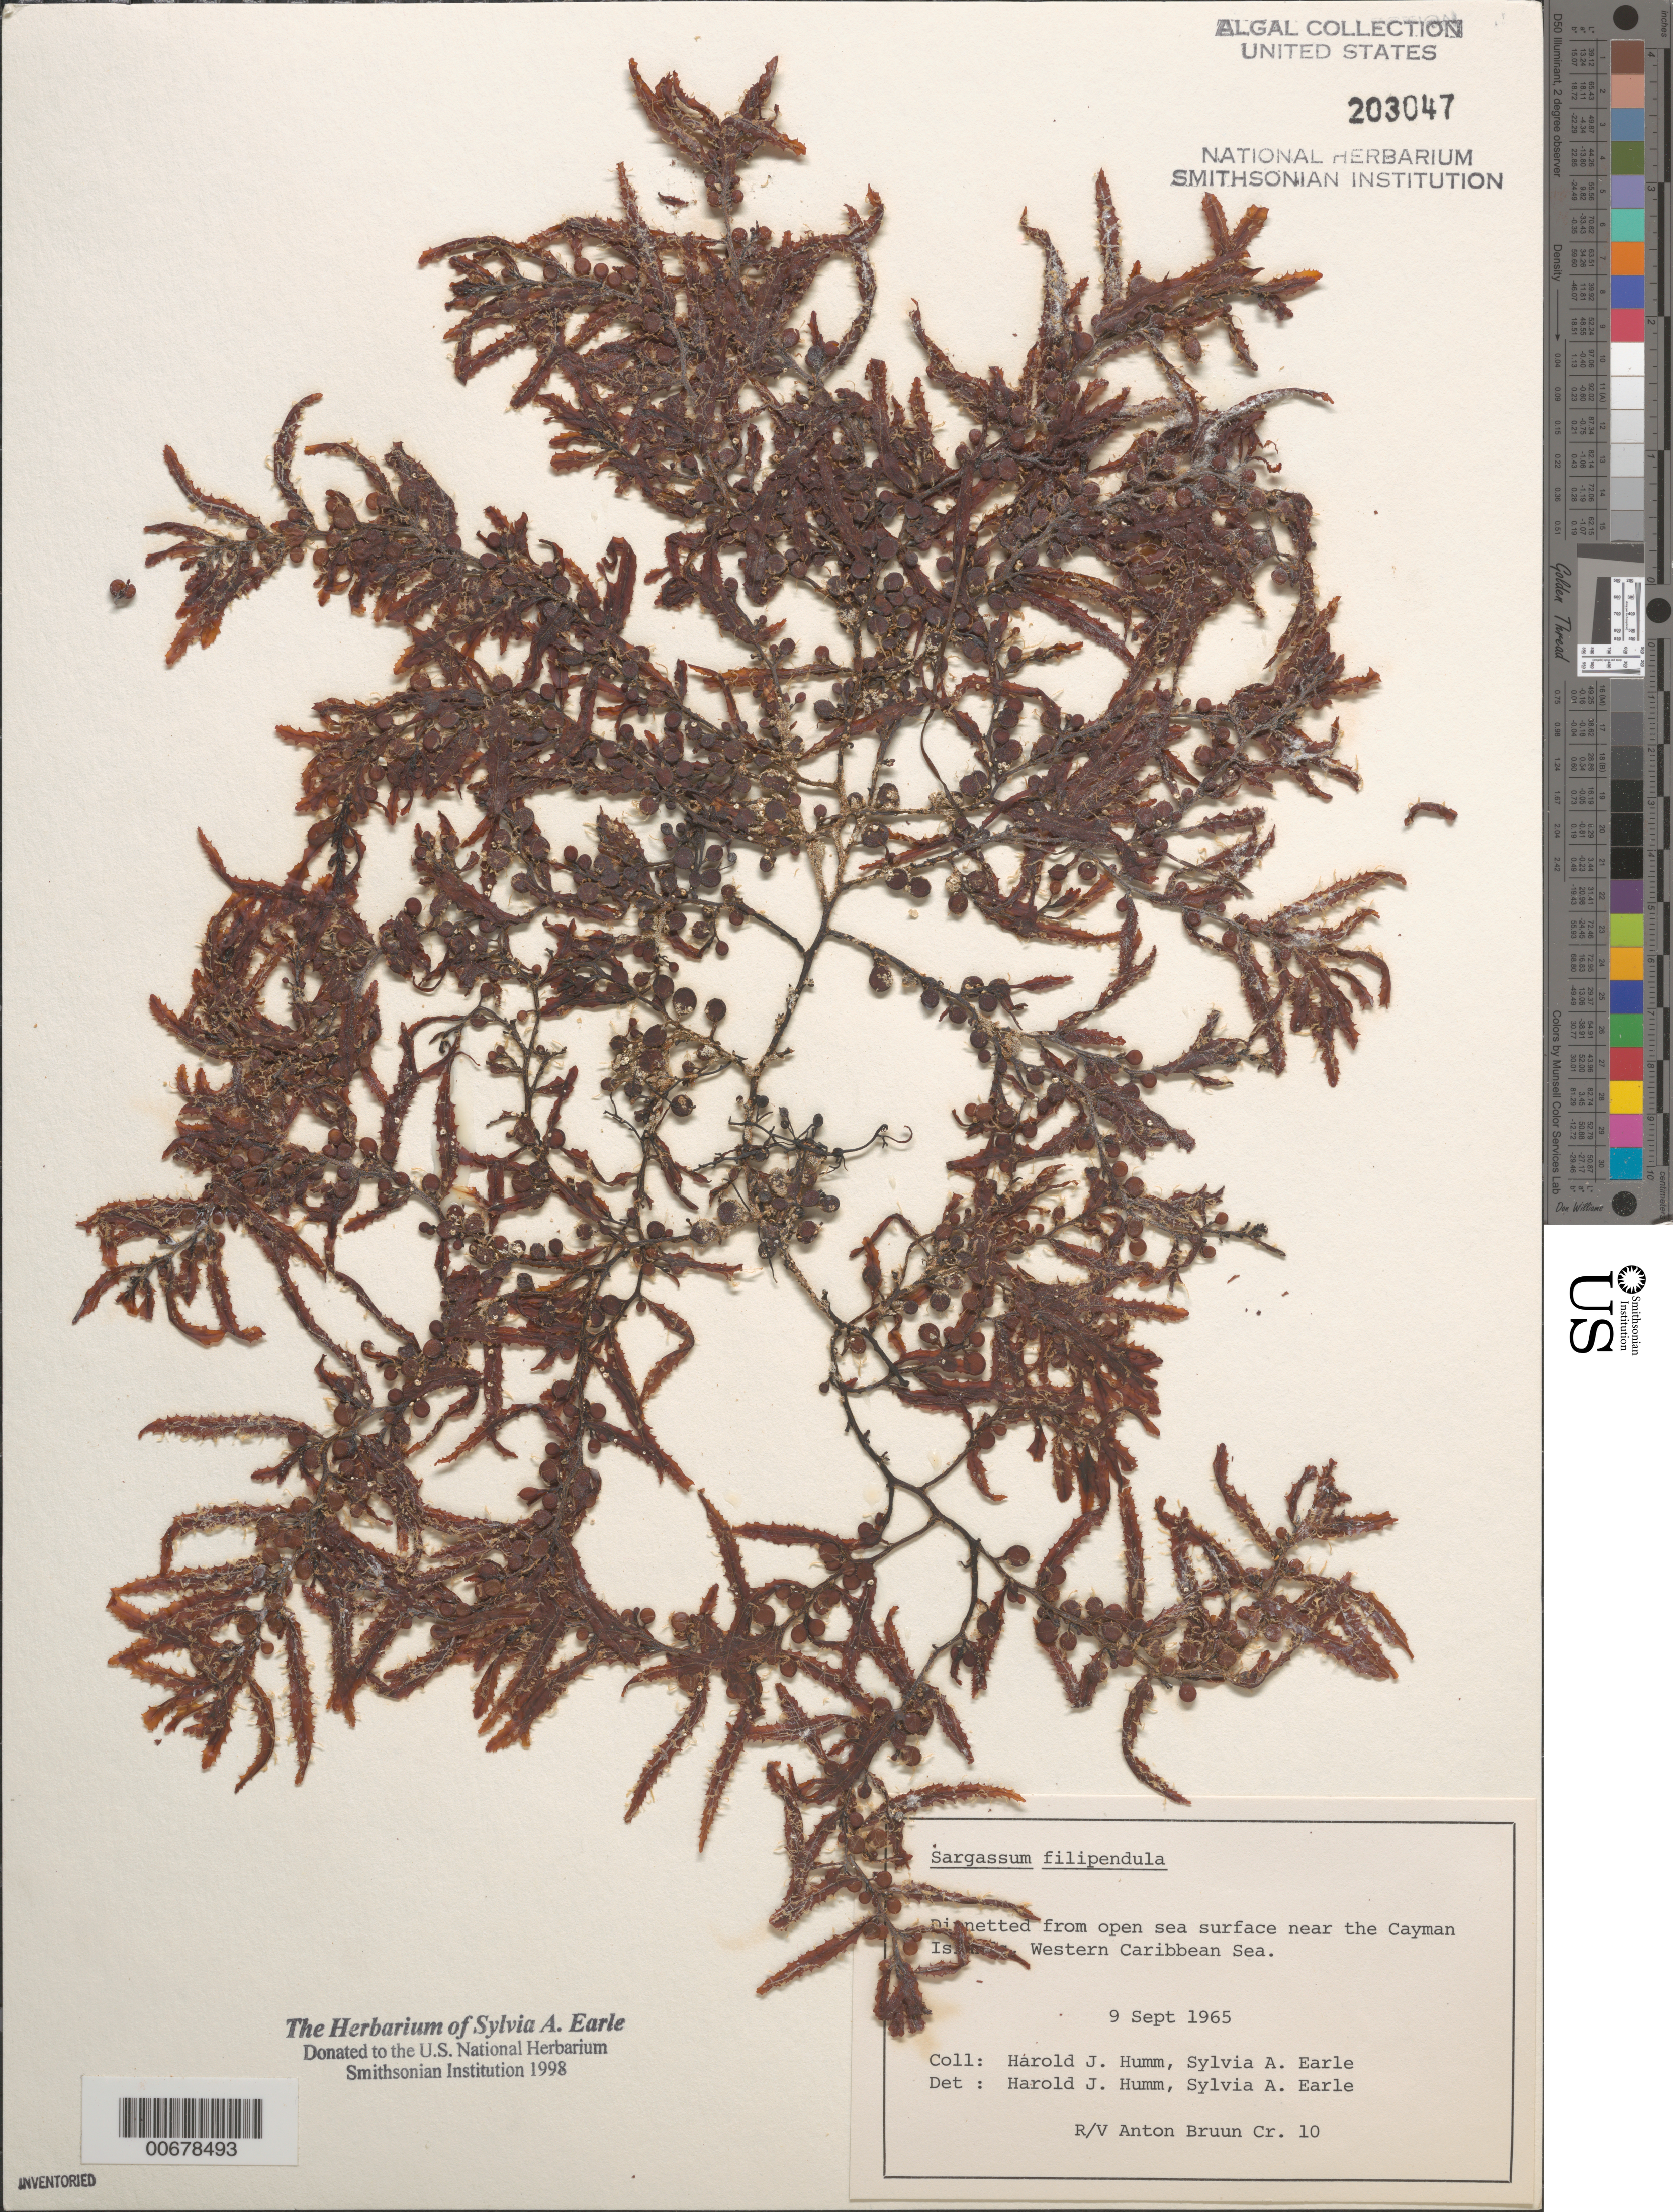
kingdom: Chromista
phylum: Ochrophyta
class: Phaeophyceae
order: Fucales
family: Sargassaceae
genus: Sargassum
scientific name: Sargassum filipendula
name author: C. Agardh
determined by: Humm, Harold J.; Earle, S. A.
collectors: H. J. Humm & S. A. Earle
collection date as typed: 09 Sep 1965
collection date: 1965-09-09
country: Cayman Islands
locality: Western Caribbean Sea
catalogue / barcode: US 203047